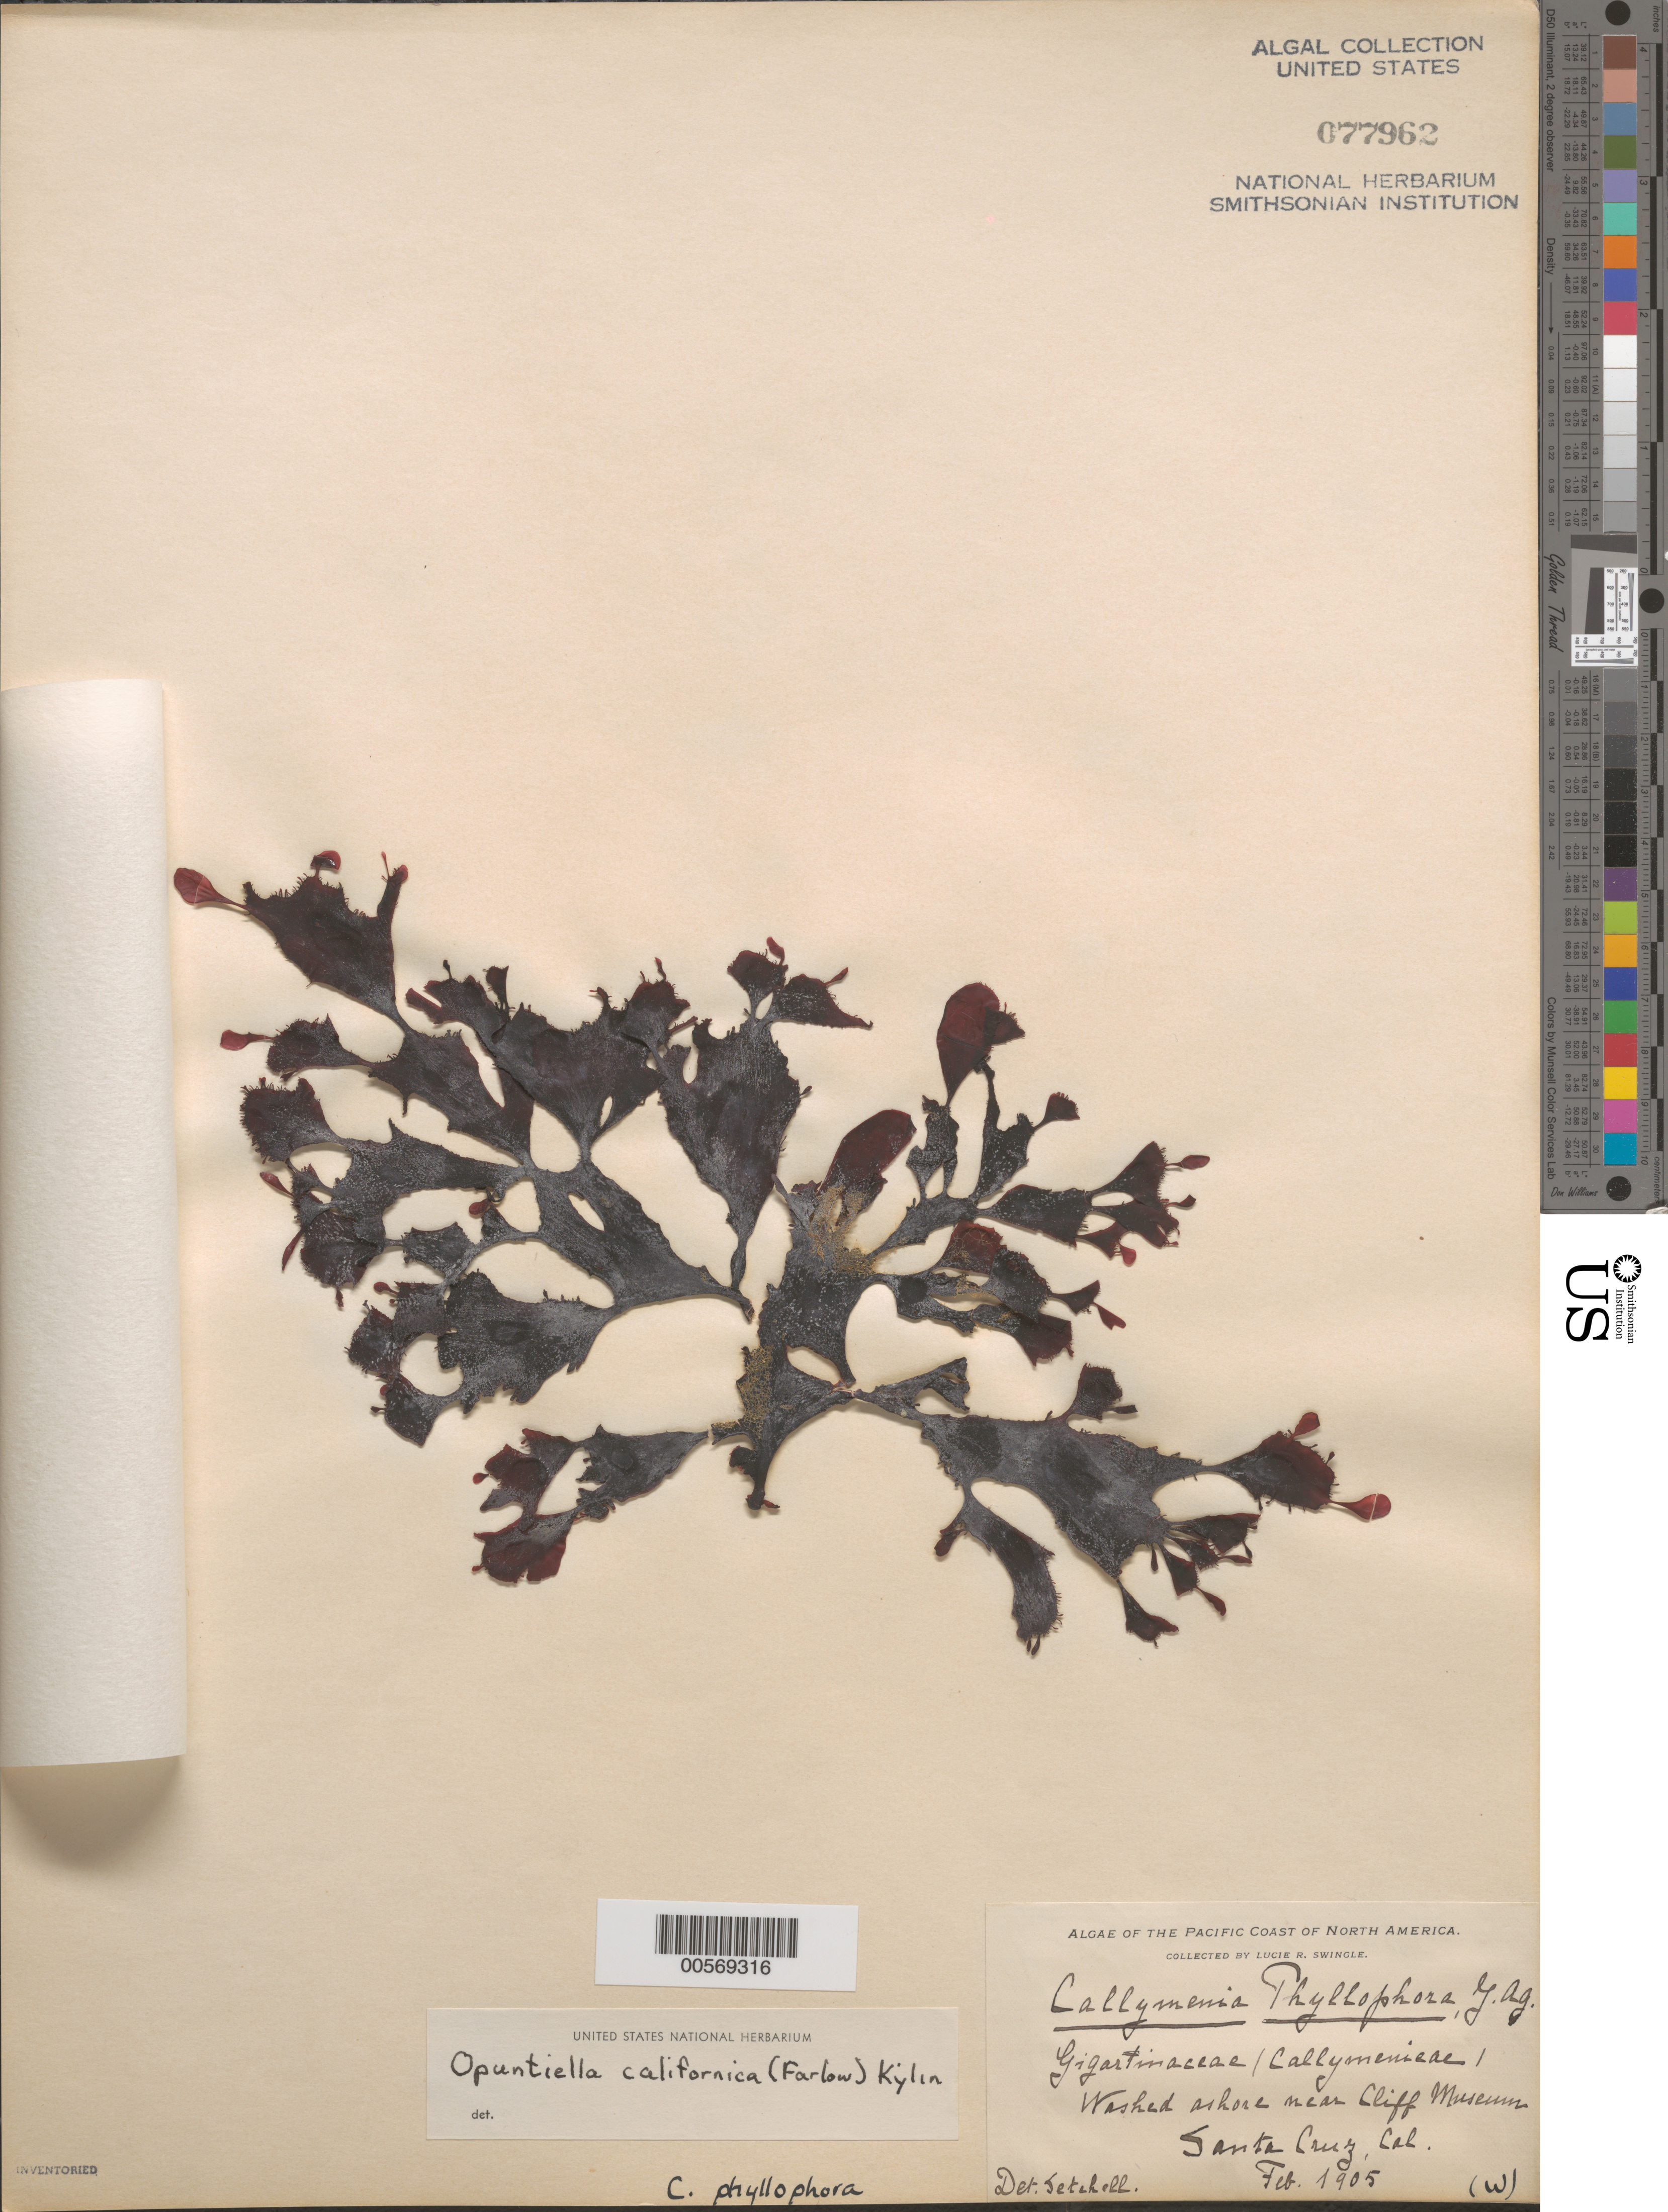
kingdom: Plantae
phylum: Rhodophyta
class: Florideophyceae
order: Gigartinales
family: Furcellariaceae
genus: Opuntiella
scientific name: Opuntiella californica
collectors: L. Swingle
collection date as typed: Feb 1905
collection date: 1905-02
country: United States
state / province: California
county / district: Santa Cruz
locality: Santa Cruz, near Cliff Museum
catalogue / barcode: US 77962